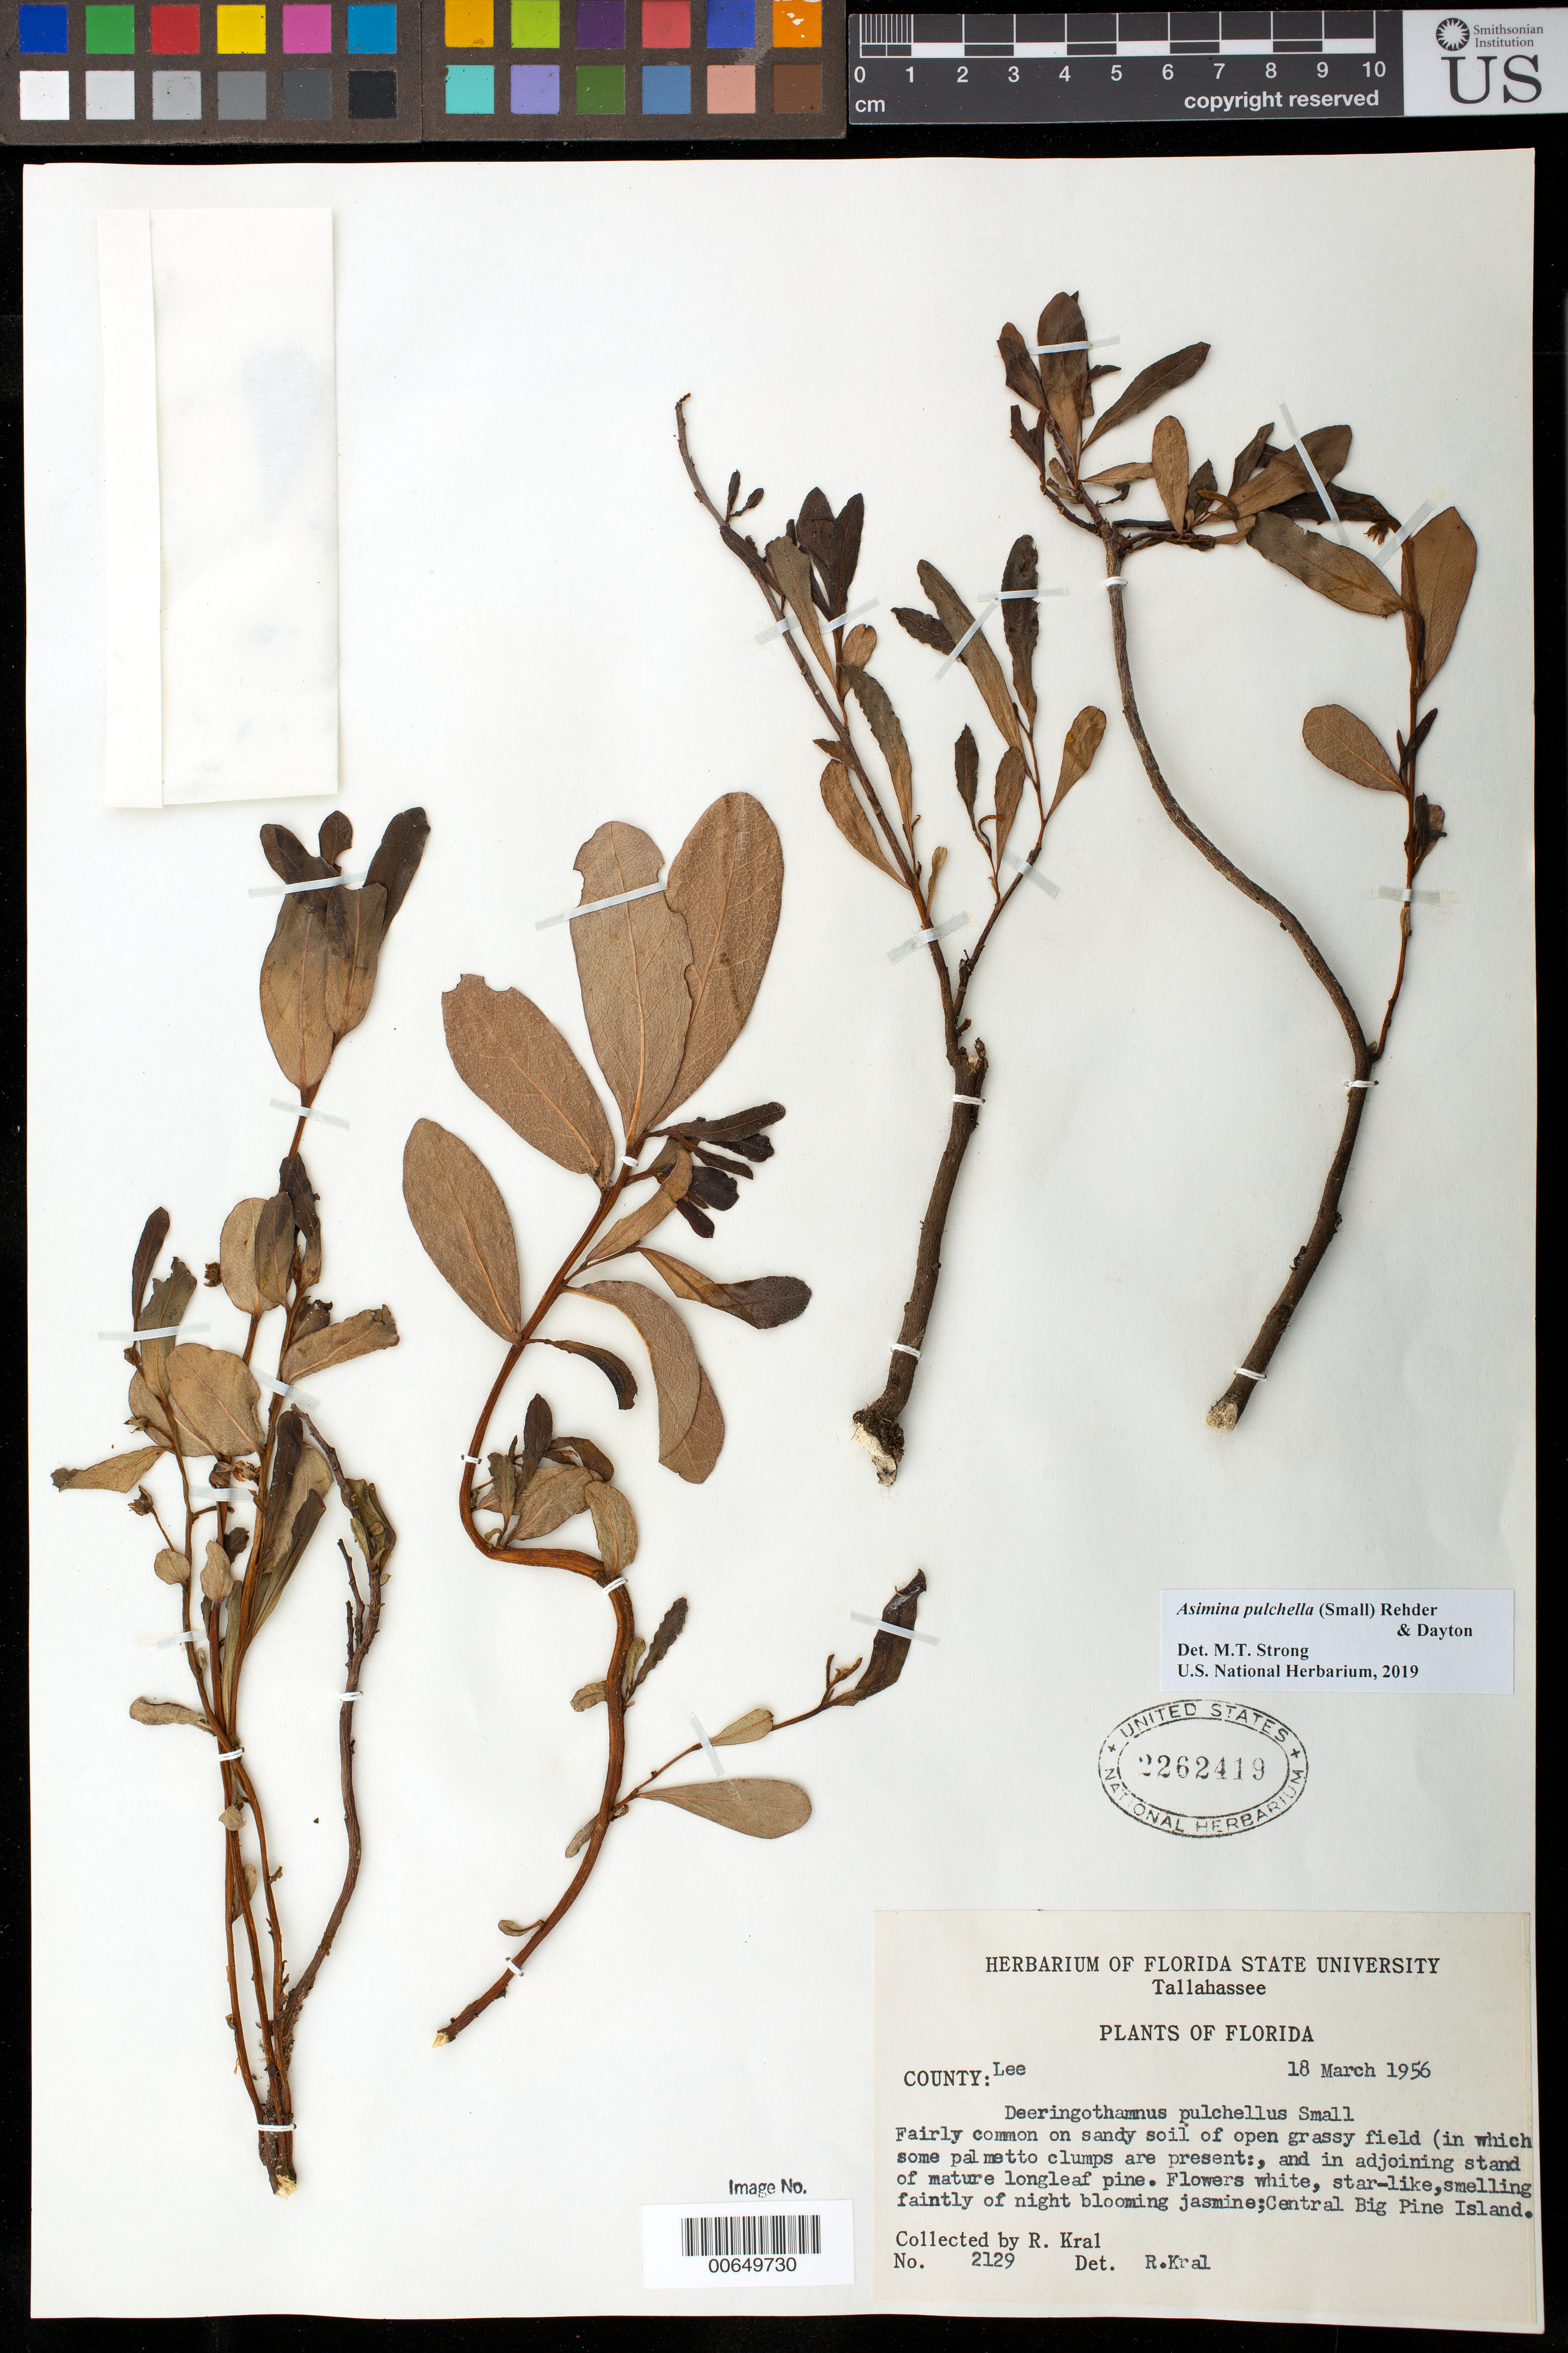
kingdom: Plantae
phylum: Tracheophyta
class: Magnoliopsida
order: Magnoliales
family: Annonaceae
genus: Asimina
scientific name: Asimina pulchella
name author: (Small) Rehder & Dayton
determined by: Strong, M. T., (US), Smithsonian Institution - National Museum of Natural History (UNITED STATES)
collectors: R. Kral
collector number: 2129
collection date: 1956-03-18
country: United States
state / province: Florida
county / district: Monroe County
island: Big Pine Island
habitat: Fairly common on sandy soil of open grassy field (in which some palemtto clumps are present) and in adjoining stand of mature longleaf pine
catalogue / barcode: US 2262419